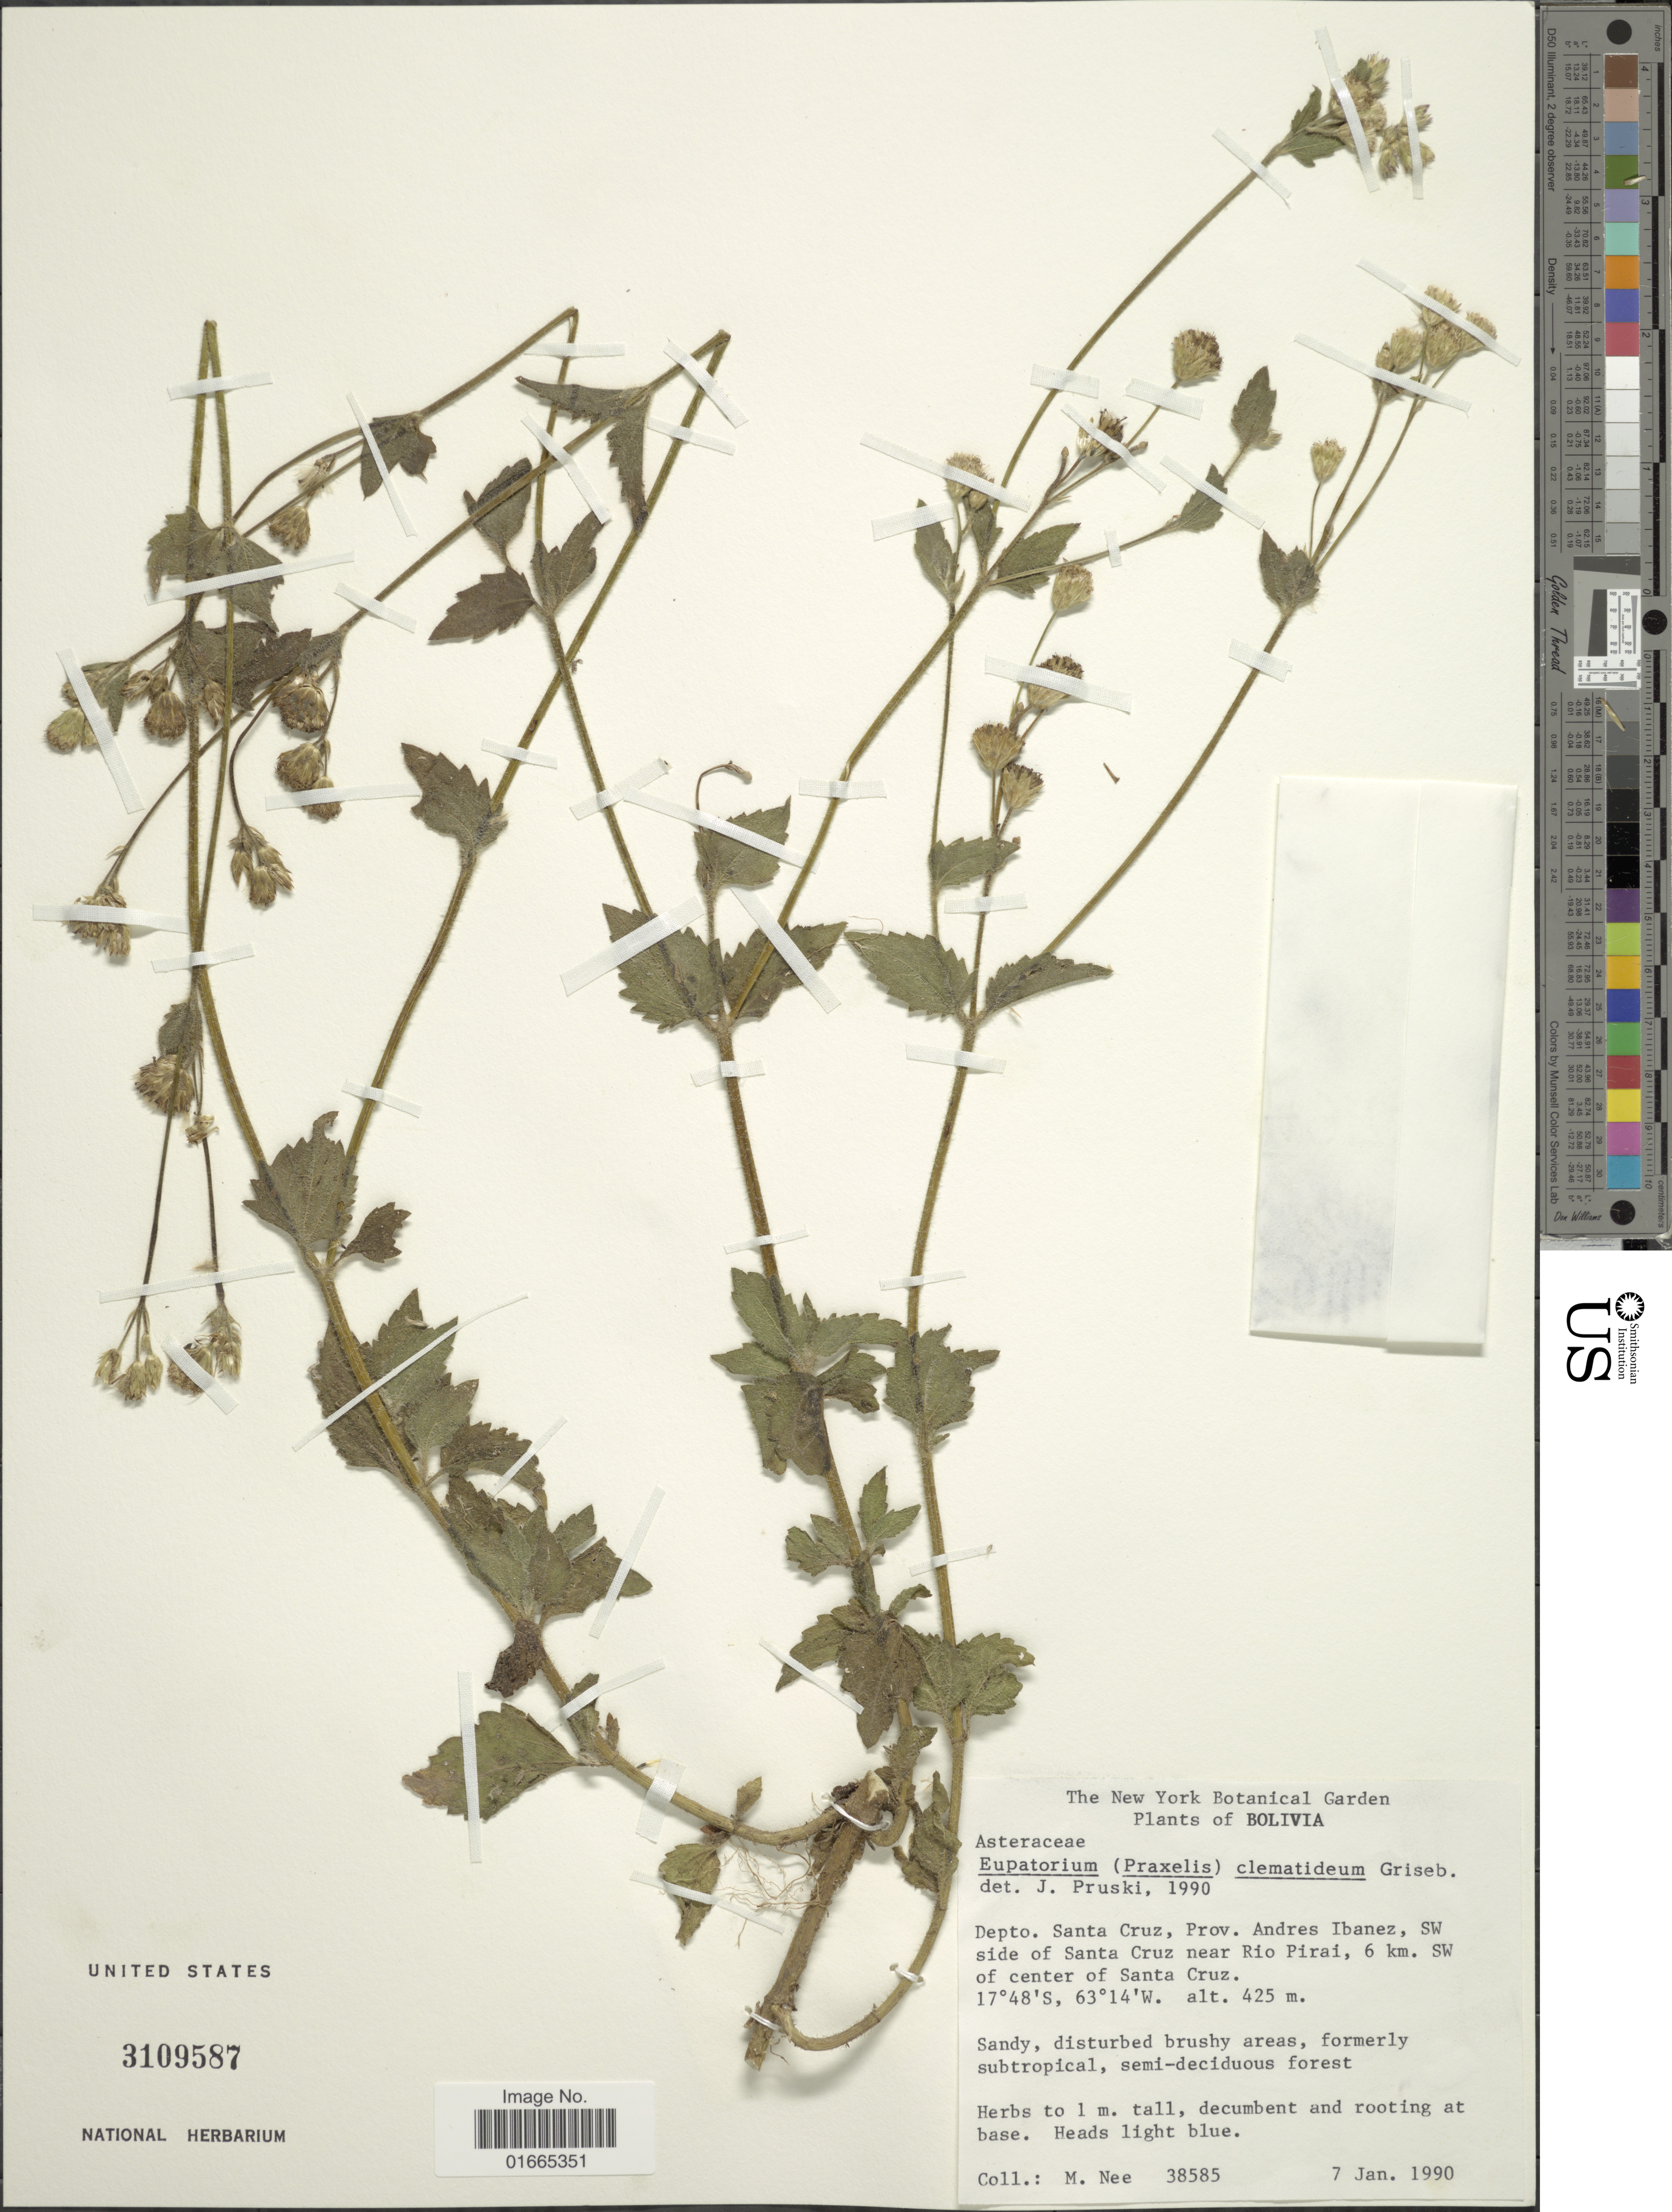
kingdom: Plantae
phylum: Tracheophyta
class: Magnoliopsida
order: Asterales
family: Asteraceae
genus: Praxelis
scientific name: Praxelis clematidea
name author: (Griseb.) R.M. King & H. Rob.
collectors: M. Nee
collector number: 38585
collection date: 1990-01-07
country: Bolivia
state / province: Santa Cruz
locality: Depto. Santa Cruz, Prov. Andres Ibanez, SW side of Santa Cruz near Rio Pirai, 6 km. SW of center of Santa Cruz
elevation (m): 425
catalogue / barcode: US 3109587